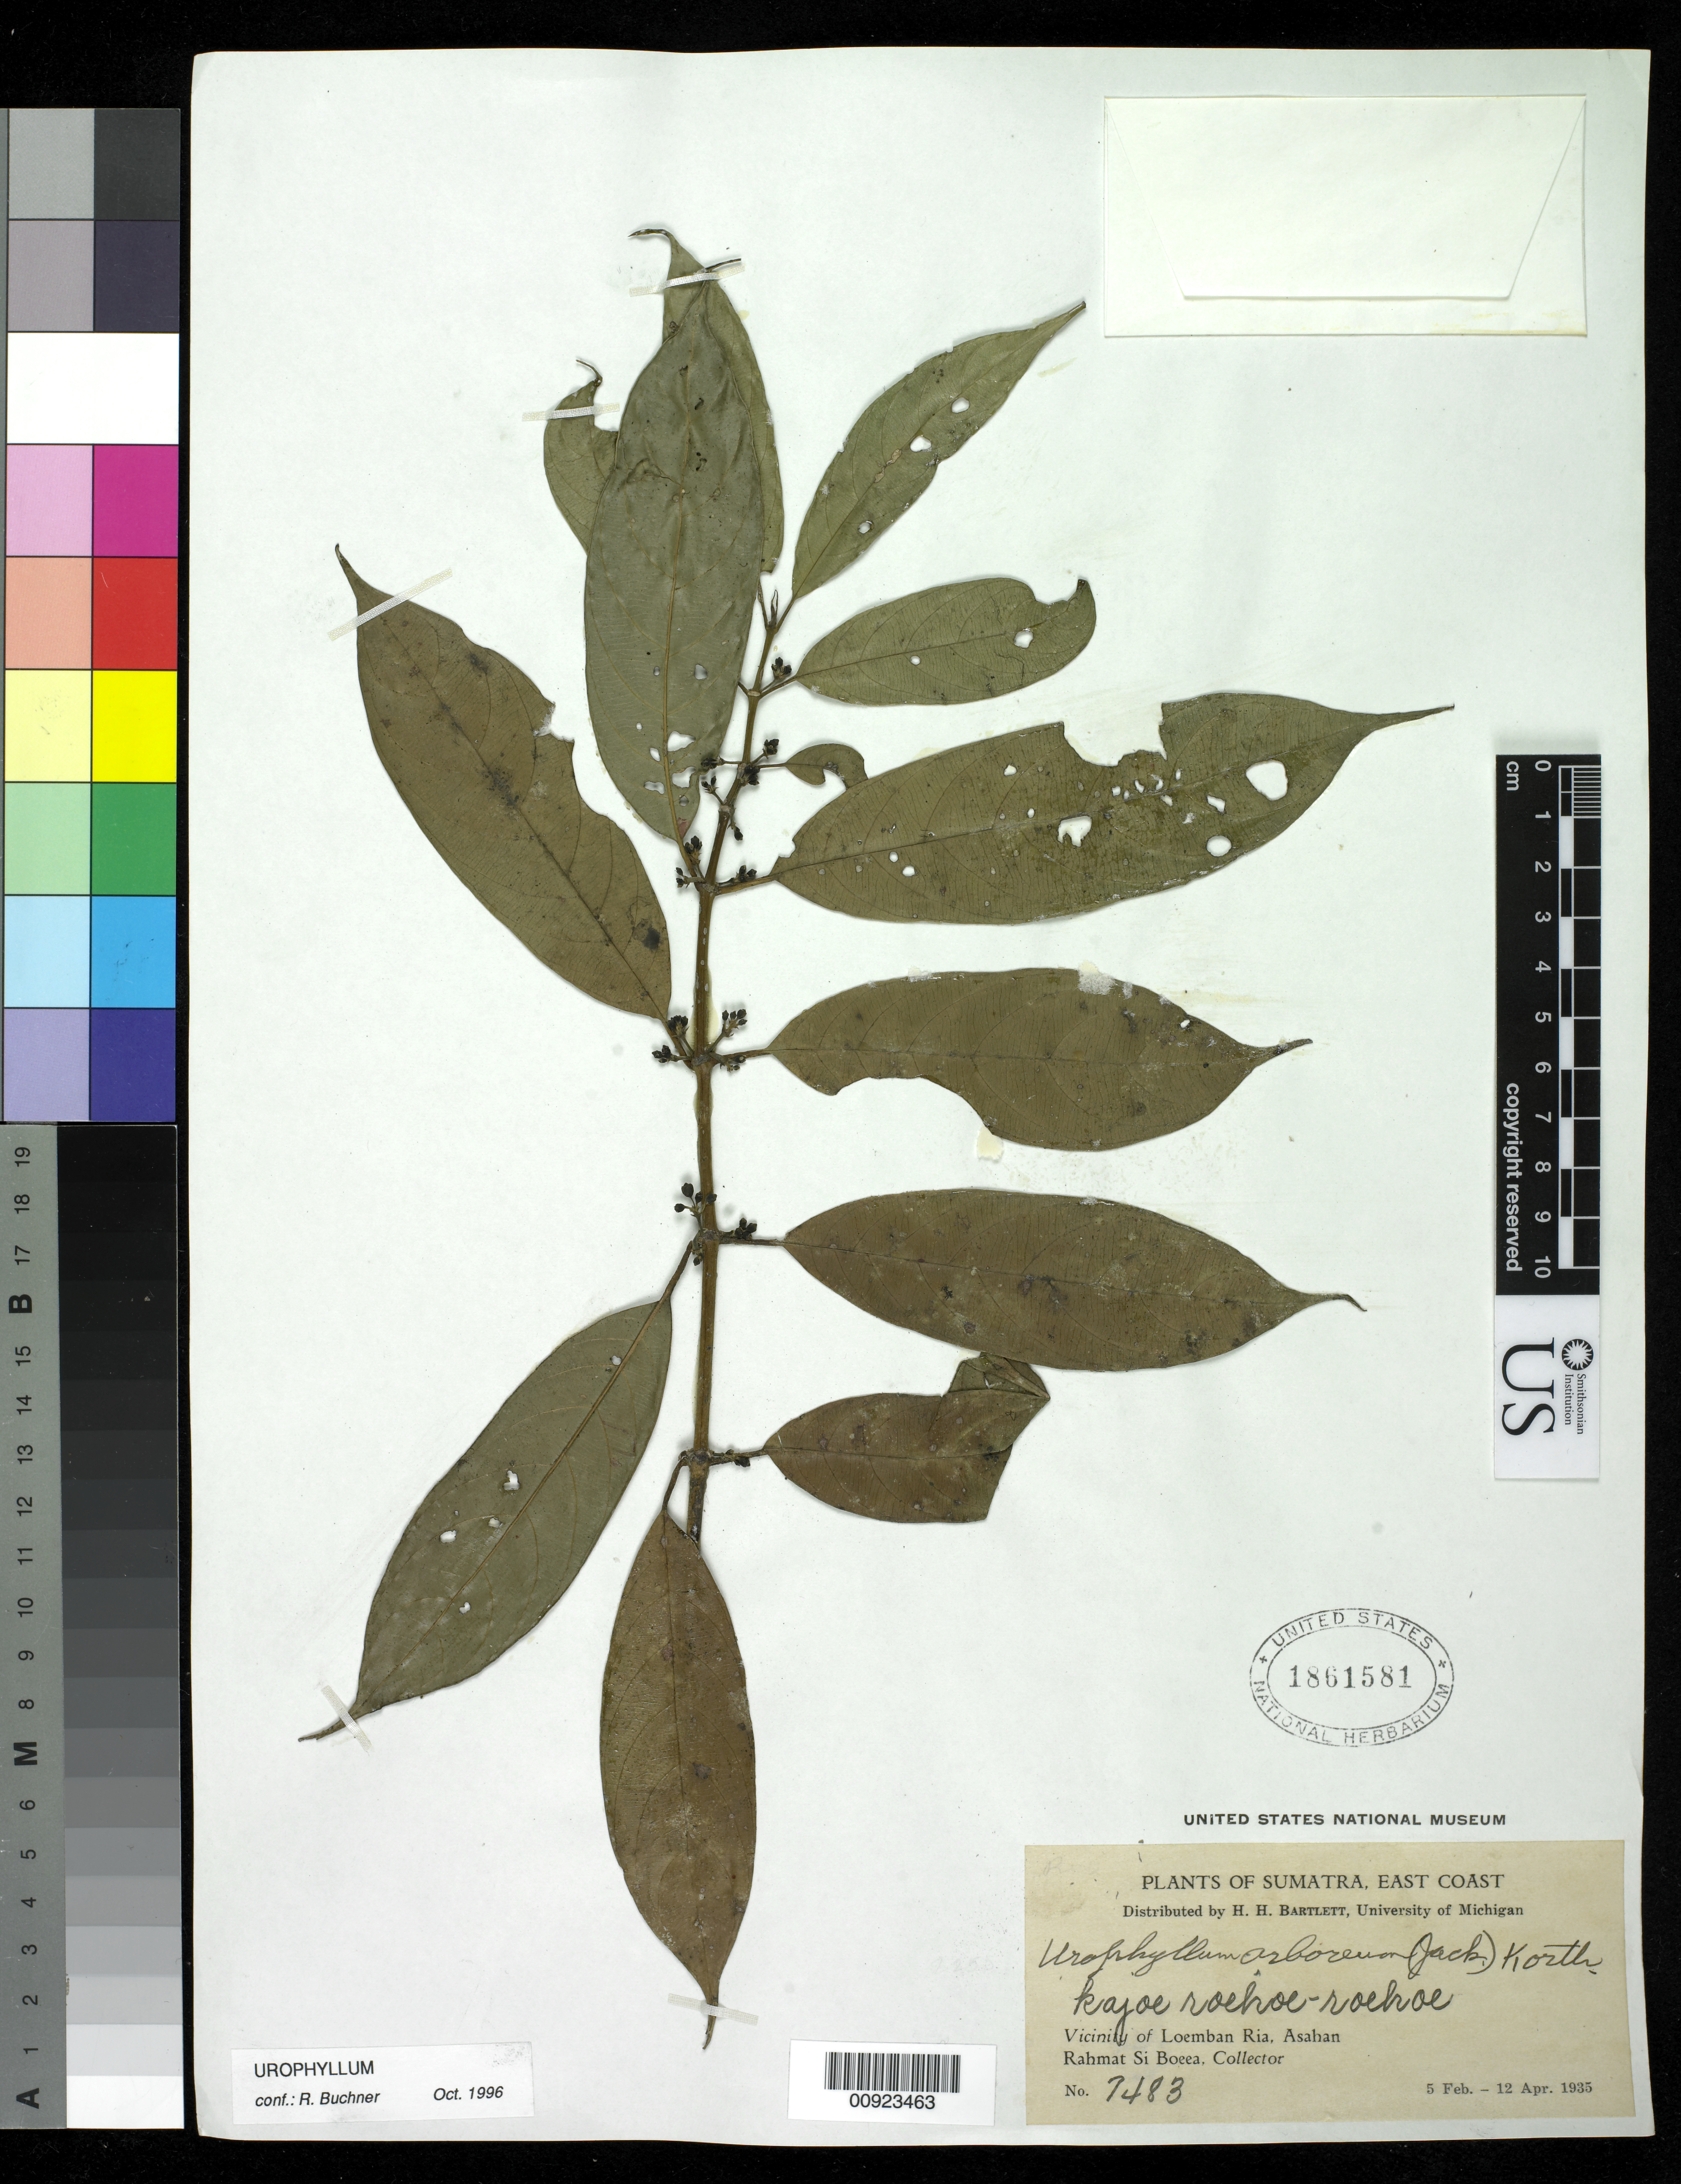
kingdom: Plantae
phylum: Tracheophyta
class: Magnoliopsida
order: Gentianales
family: Rubiaceae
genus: Urophyllum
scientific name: Urophyllum arboreum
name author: (Reinw. ex Blume) Korth.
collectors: Rahmat Si Boeea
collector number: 7483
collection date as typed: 05 Feb 1935 to 12 Apr 1935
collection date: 1935-02-05/1935-04-12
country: Indonesia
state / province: Sumatra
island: Sumatra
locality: Vicinity of Loemban Ria, Asahan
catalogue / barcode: US 1861581